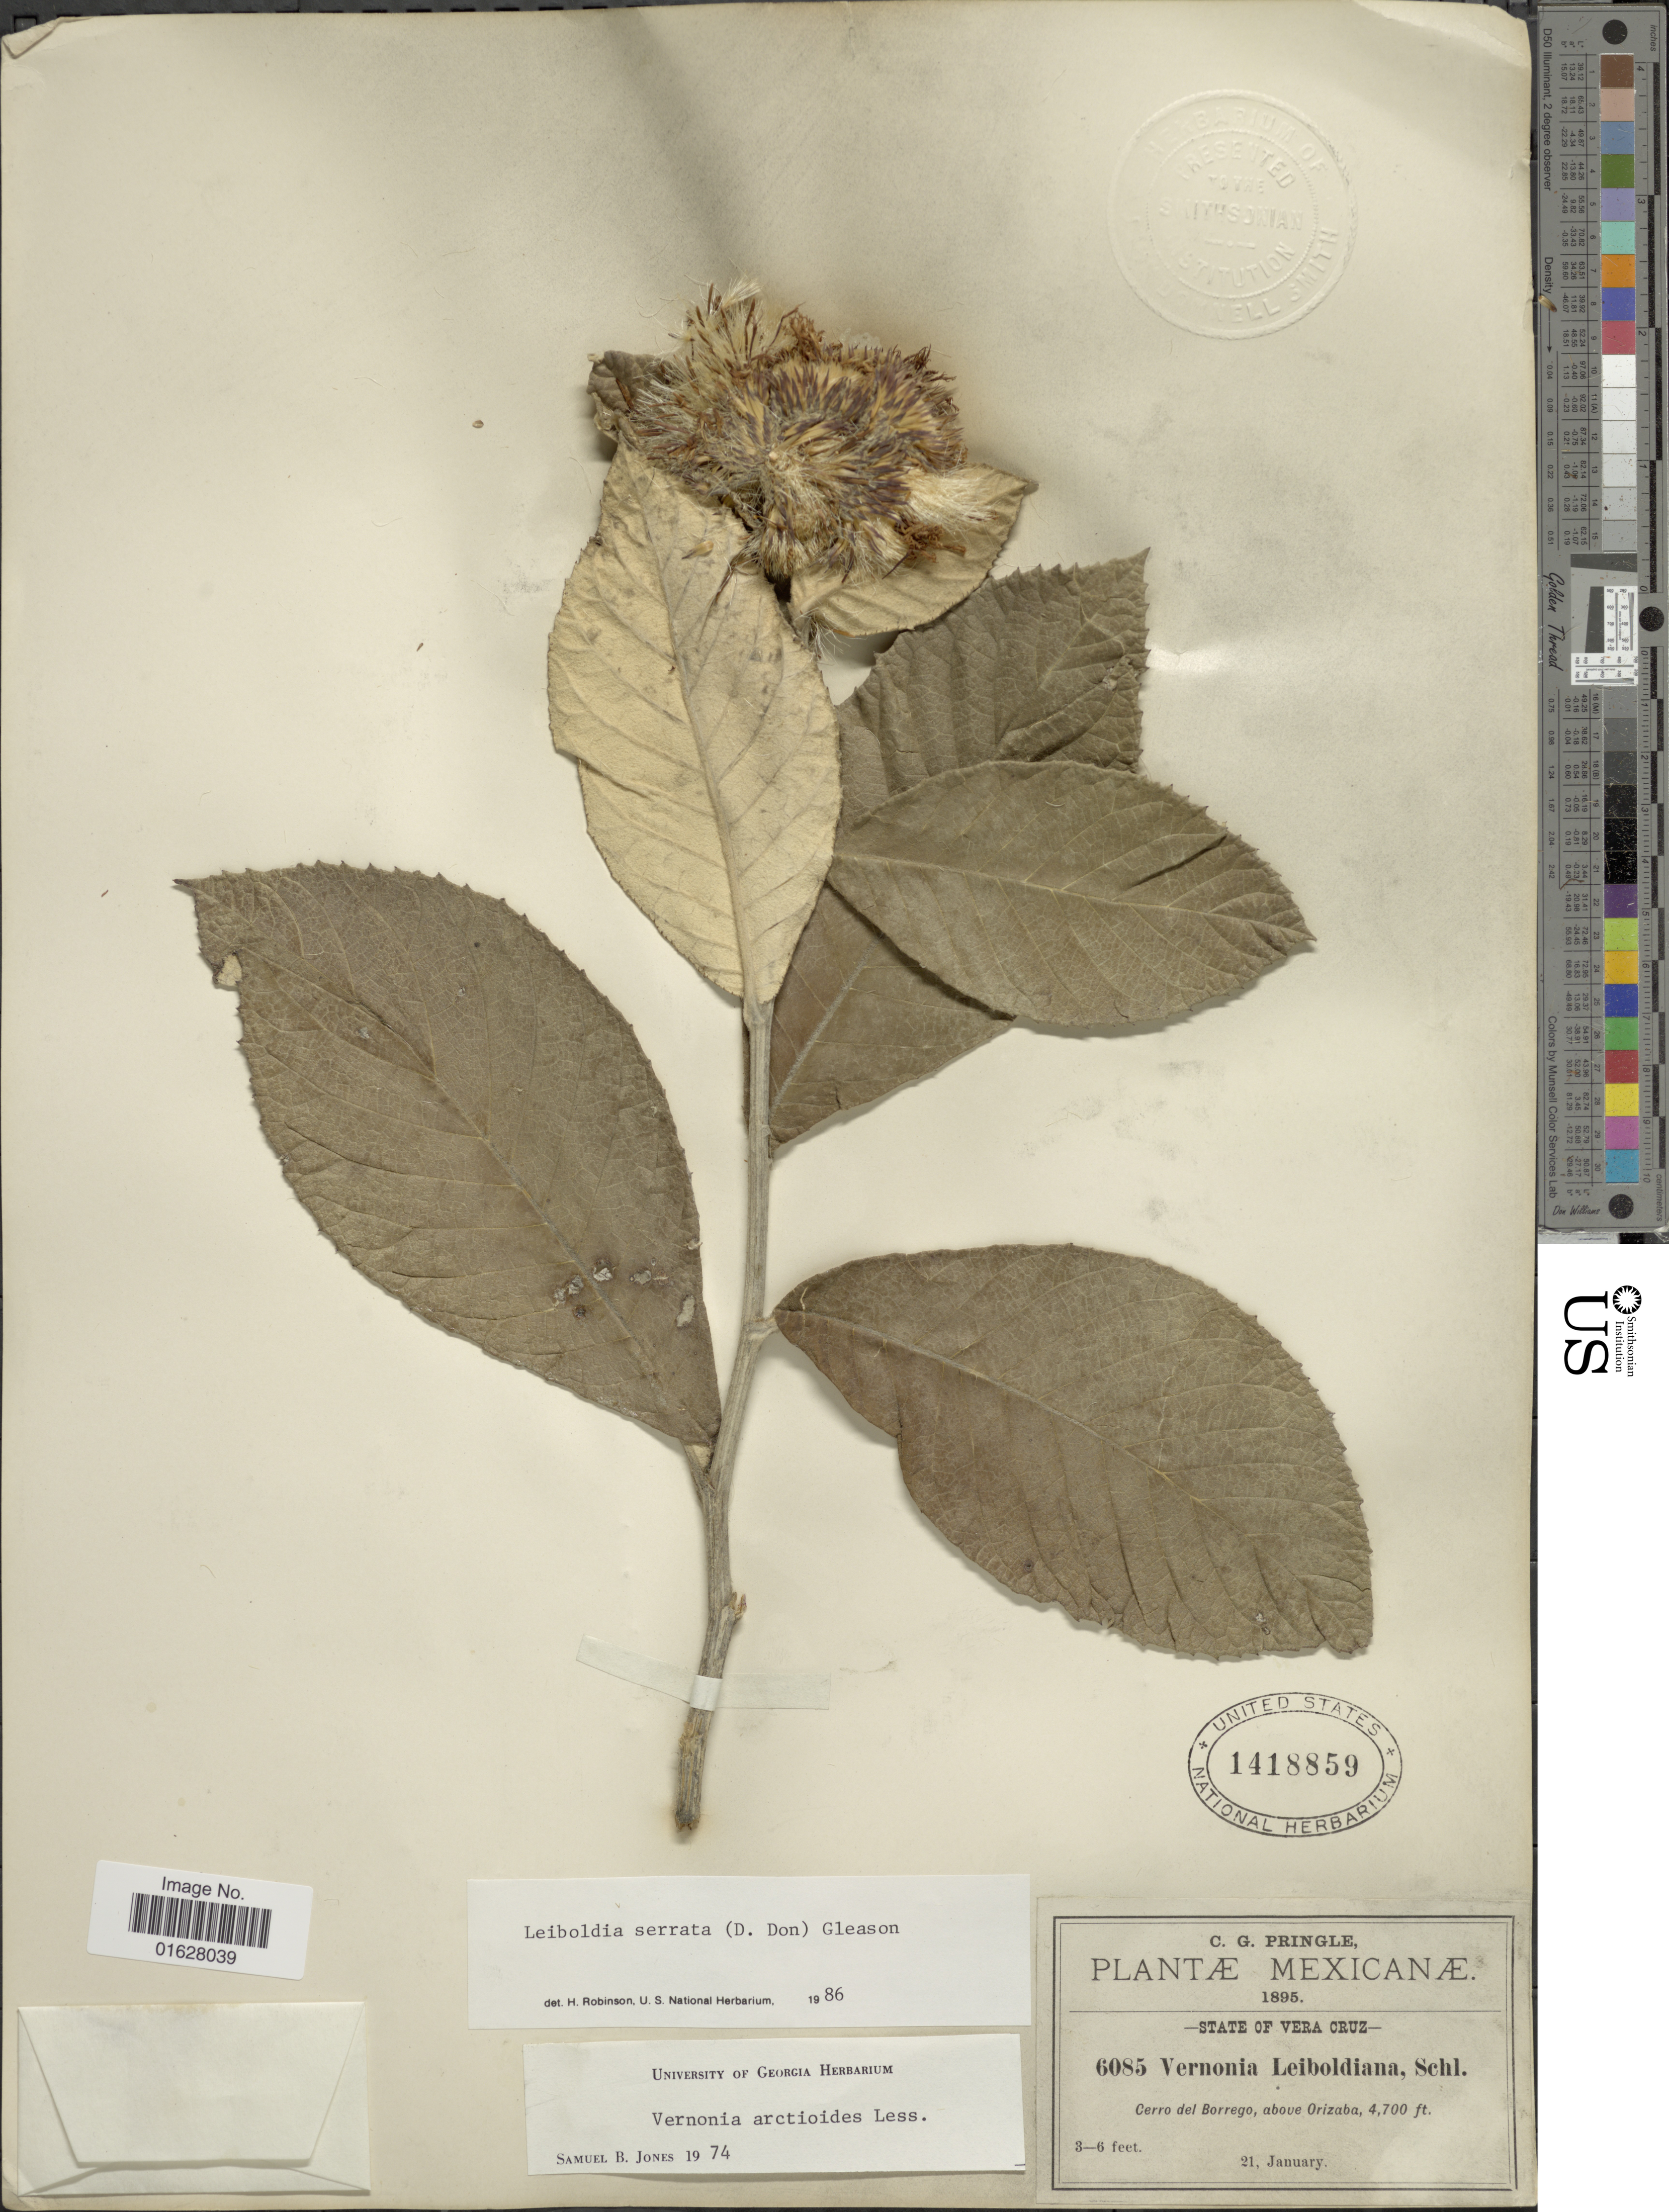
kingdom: Plantae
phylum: Tracheophyta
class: Magnoliopsida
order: Asterales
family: Asteraceae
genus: Leiboldia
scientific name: Leiboldia serrata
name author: (D. Don) Gleason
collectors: C. G. Pringle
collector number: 6085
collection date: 1895-01-21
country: Mexico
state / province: Veracruz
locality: State of Vera Cruz. Cerro del Borrego, above Orizaba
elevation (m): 1433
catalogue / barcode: US 1418859